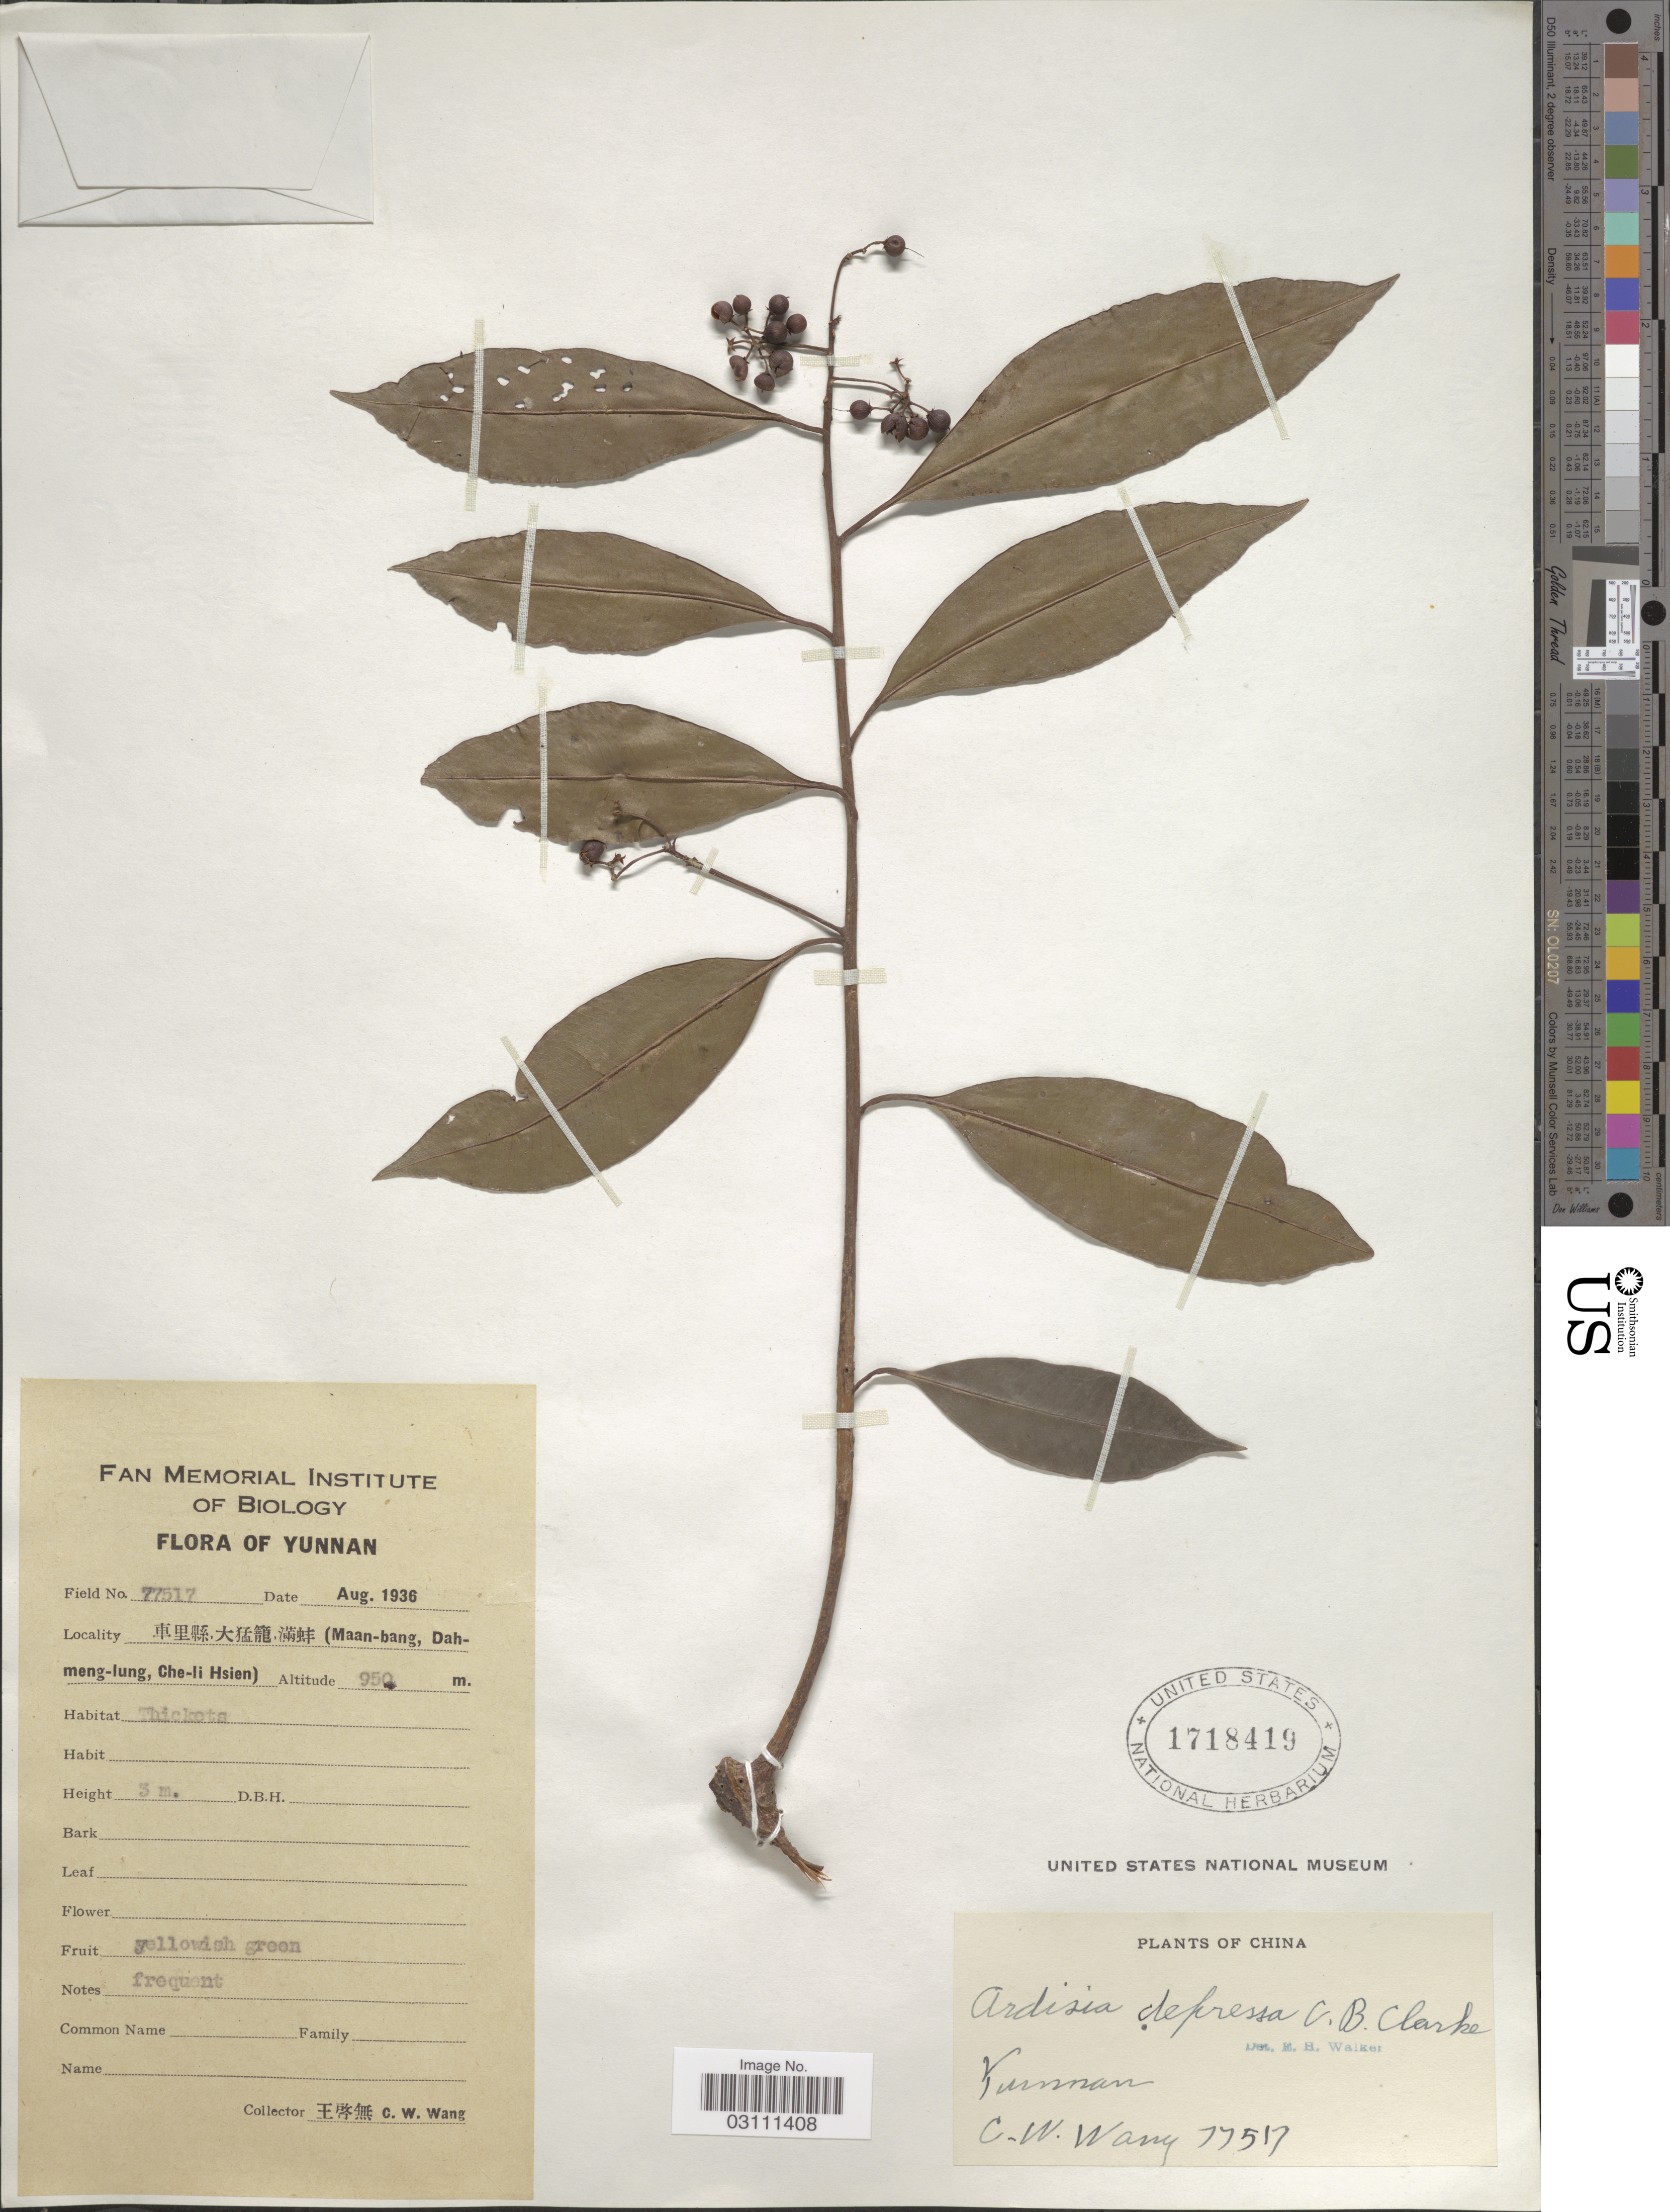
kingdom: Plantae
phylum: Tracheophyta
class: Magnoliopsida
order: Ericales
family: Primulaceae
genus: Ardisia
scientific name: Ardisia depressa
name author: C.B. Clarke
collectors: C. W. Wang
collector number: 77517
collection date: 1936-08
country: China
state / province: Yunnan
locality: Yunnan, (Maan-bang, Dahmeng-lung, Che-li Hsien).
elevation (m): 950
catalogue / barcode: US 1718419